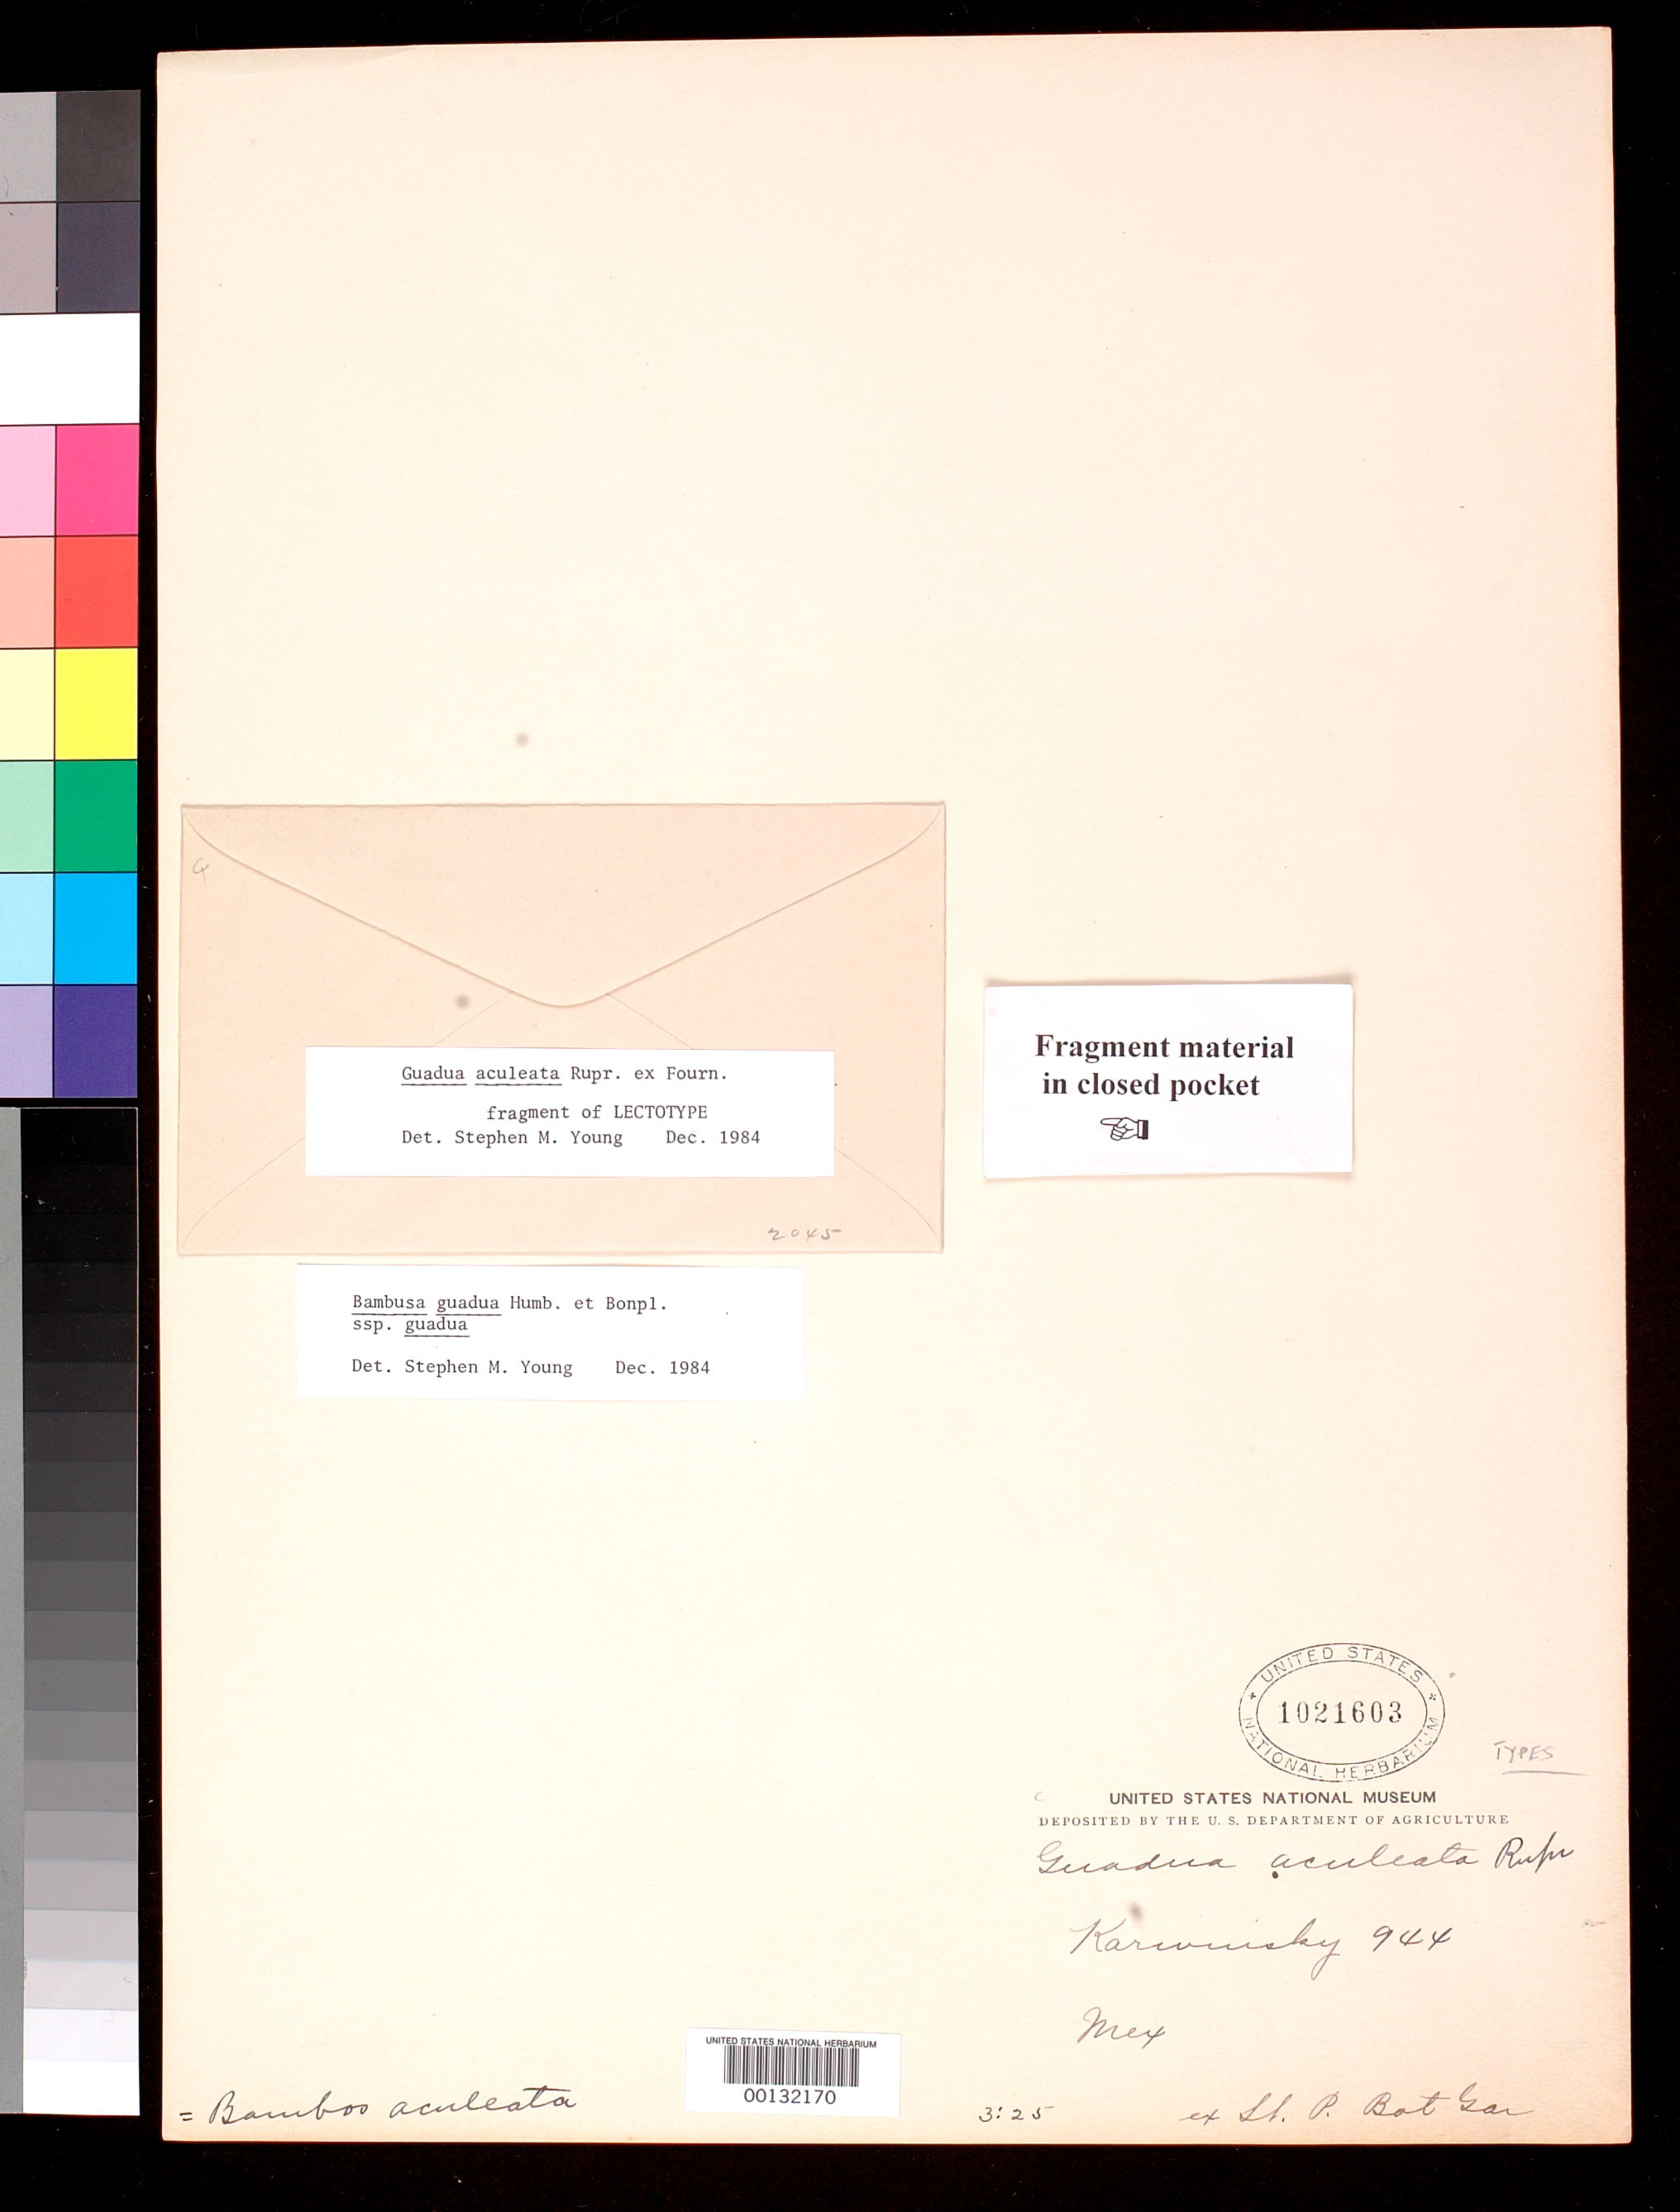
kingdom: Plantae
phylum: Tracheophyta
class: Liliopsida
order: Poales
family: Poaceae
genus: Guadua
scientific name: Guadua aculeata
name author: Rupr. ex E. Fourn.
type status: Lectotype Fragment; Type Collection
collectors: W. F. Karwinski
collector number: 944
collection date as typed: Mar 1841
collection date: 1841-03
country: Mexico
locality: E of Monserrat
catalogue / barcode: US 1021603